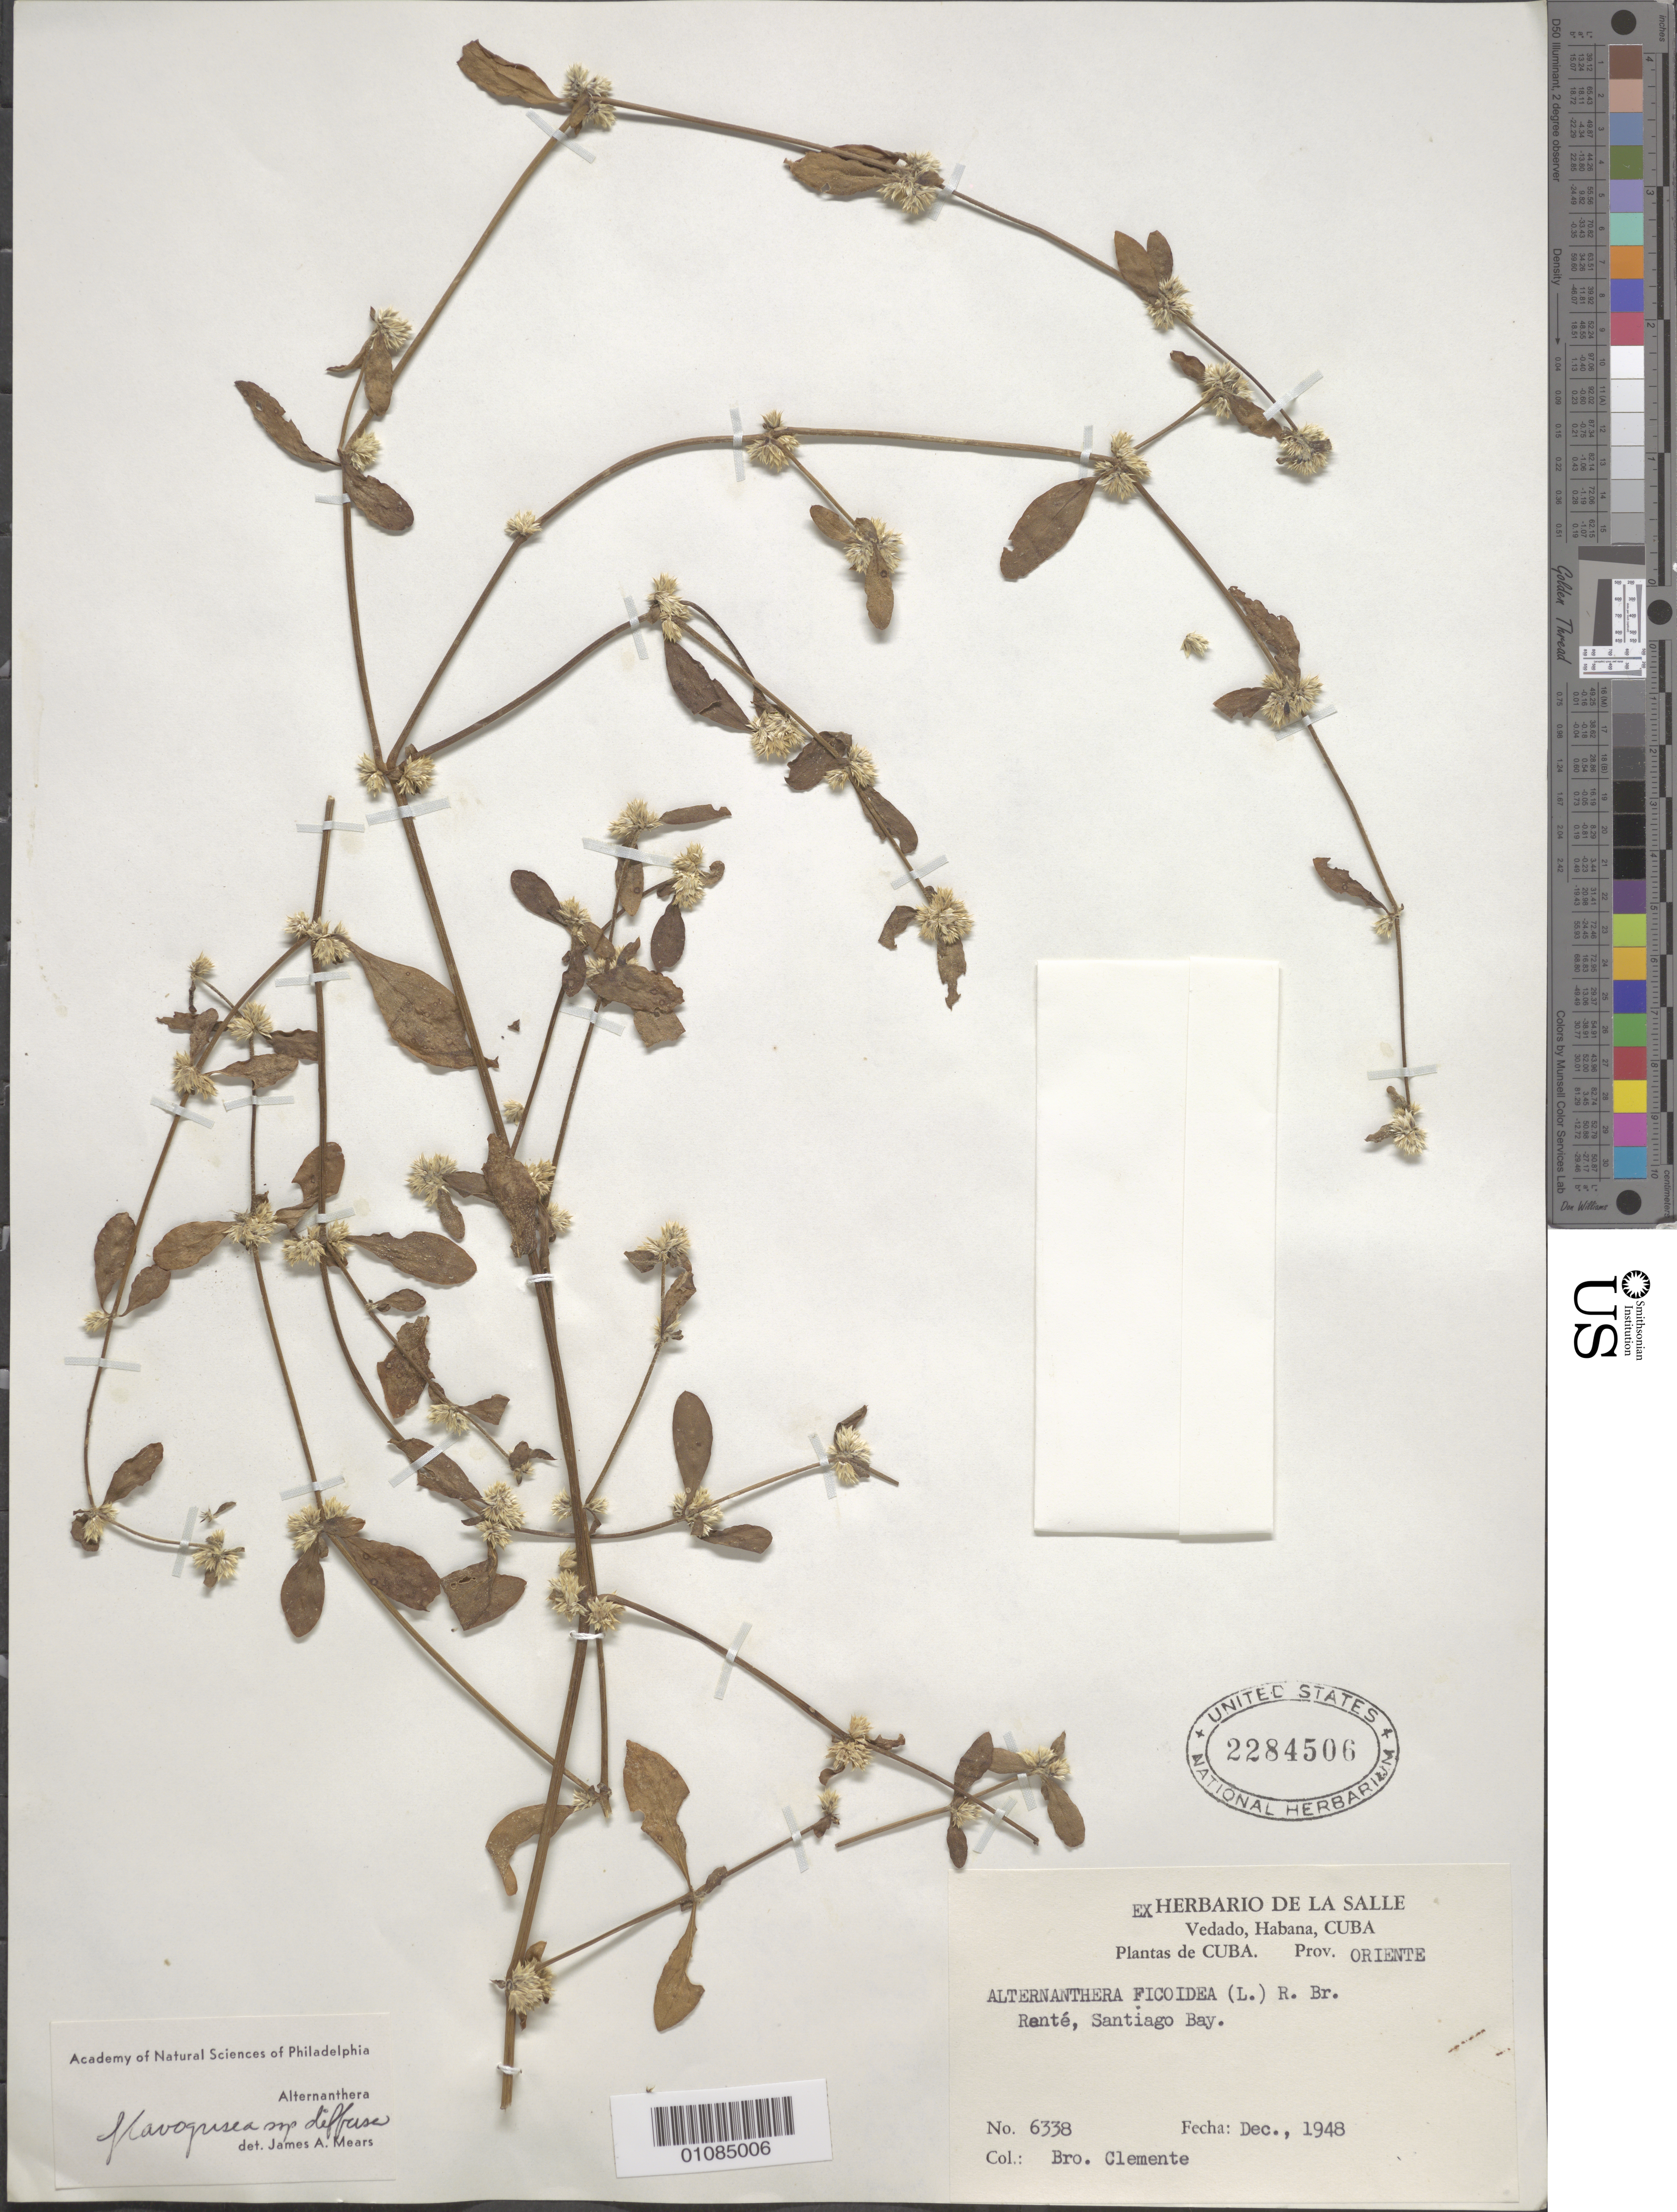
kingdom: Plantae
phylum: Tracheophyta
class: Magnoliopsida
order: Caryophyllales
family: Amaranthaceae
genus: Alternanthera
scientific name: Alternanthera flavogrisea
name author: Urb.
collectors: Bro. Clemente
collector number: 6338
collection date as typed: Dec 1948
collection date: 1948-12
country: Cuba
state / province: Santiago de Cuba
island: Cuba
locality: Oriente Santiago Bay, Rente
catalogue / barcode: US 2284506